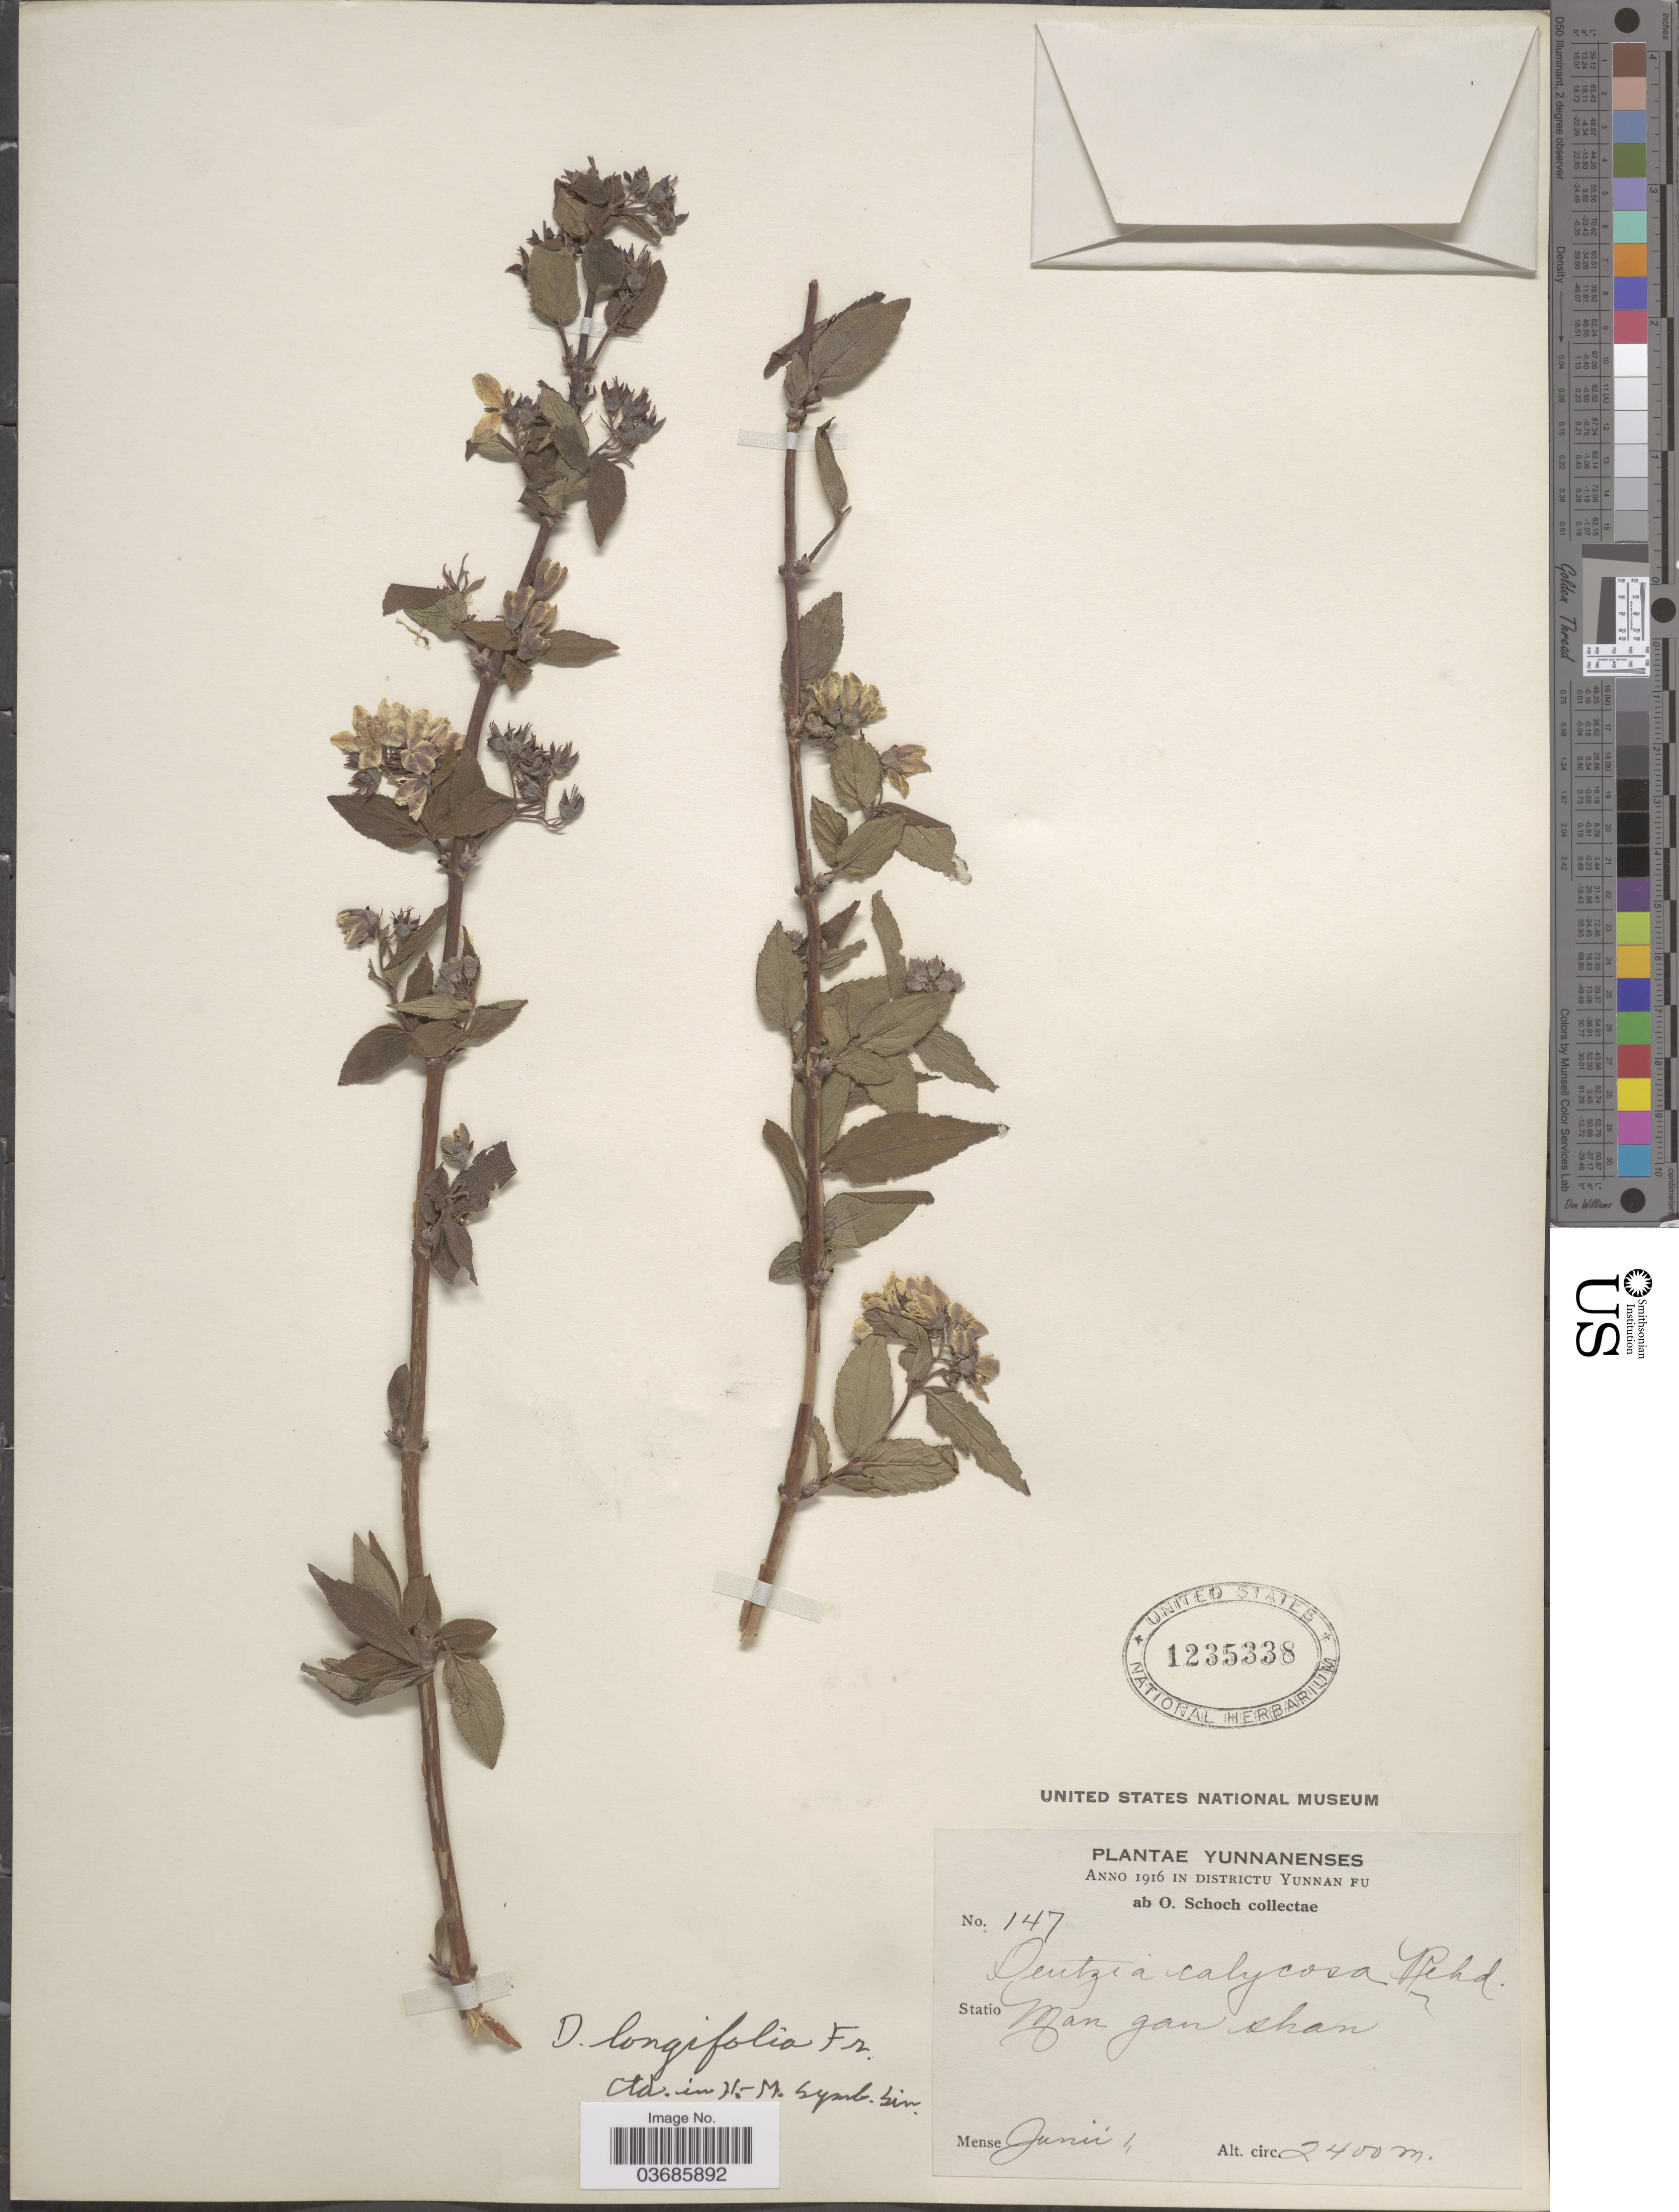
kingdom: Plantae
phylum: Tracheophyta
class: Magnoliopsida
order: Cornales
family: Hydrangeaceae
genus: Deutzia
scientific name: Deutzia longifolia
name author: Franch.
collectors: O. Schoch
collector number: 147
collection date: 1916-06-01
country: China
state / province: Yunnan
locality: Statio Man gan shan.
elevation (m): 2400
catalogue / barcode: US 1235338